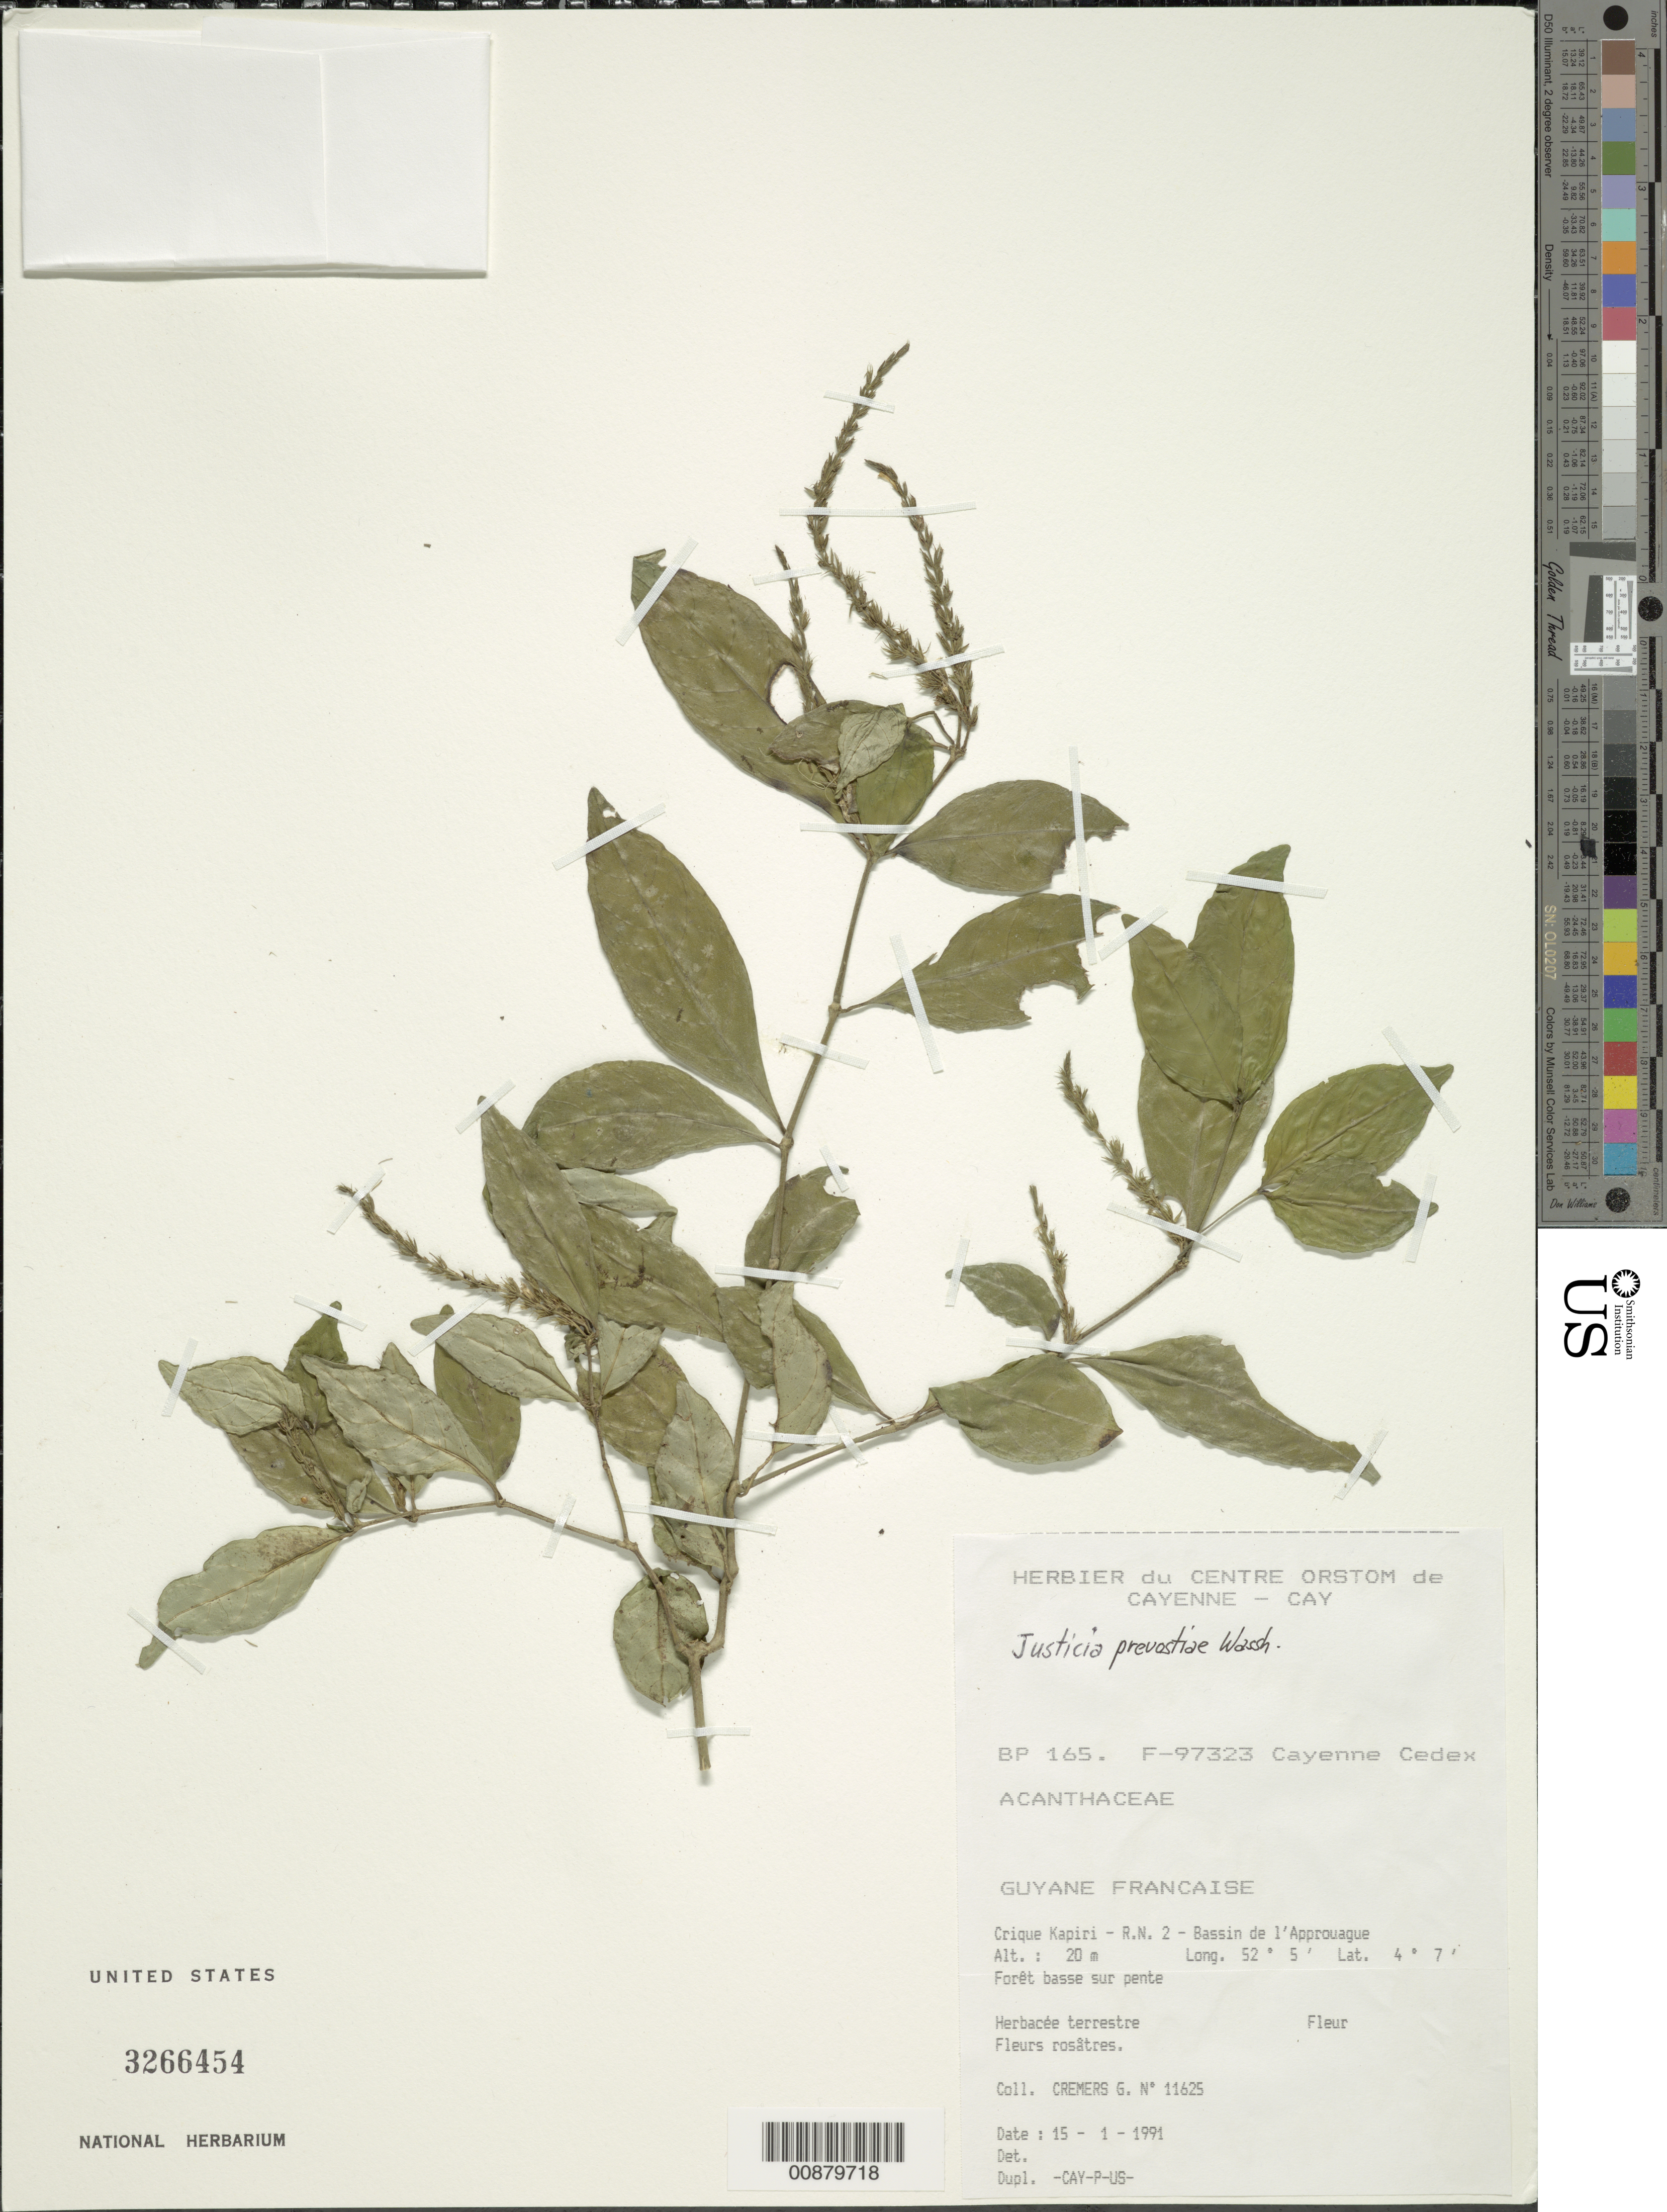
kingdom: Plantae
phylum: Tracheophyta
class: Magnoliopsida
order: Lamiales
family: Acanthaceae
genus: Justicia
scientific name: Justicia prevostiae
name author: Wassh.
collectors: G. Cremers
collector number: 11625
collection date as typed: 15-Jan-91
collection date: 1991-01-15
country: French Guiana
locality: Crique Kapiri, R.N. 2, Bassin de l'Approuague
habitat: Foret basse sur pente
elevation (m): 20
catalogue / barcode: US 3266454